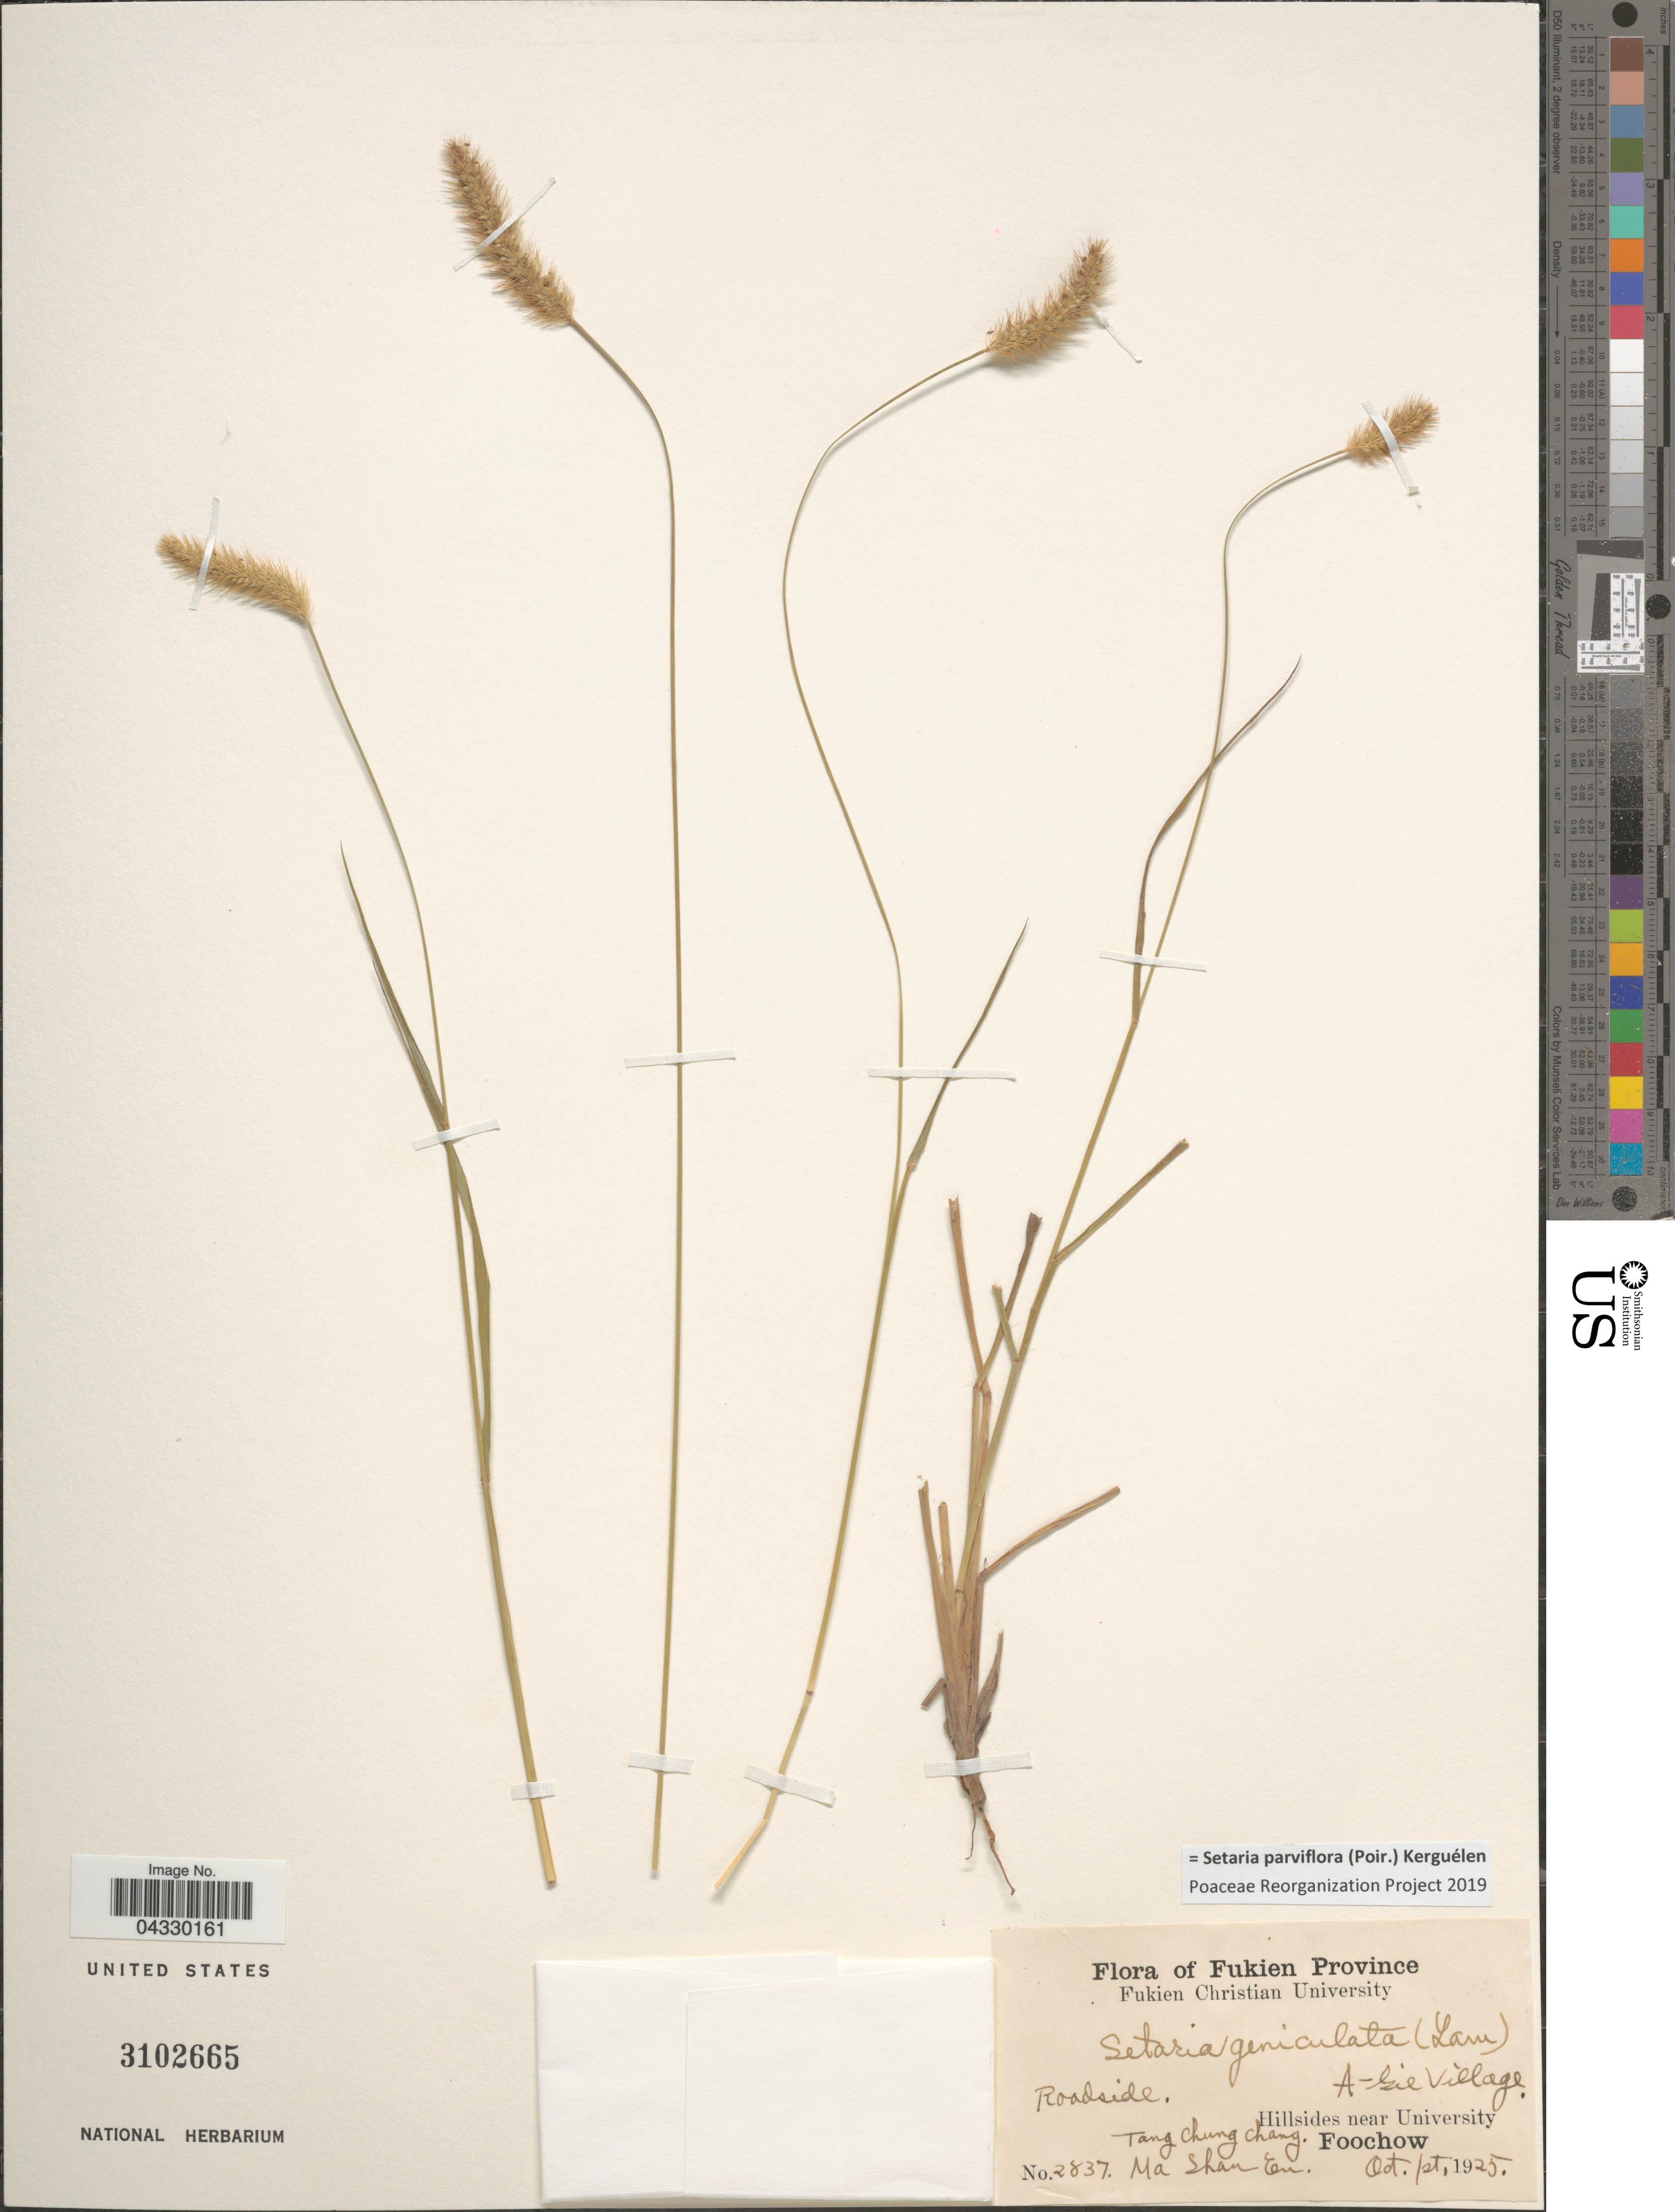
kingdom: Plantae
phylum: Tracheophyta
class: Liliopsida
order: Poales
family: Poaceae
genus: Setaria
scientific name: Setaria parviflora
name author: (Poir.) Kerguélen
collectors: M. En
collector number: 2837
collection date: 1925-10-01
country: China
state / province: Fujian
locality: Fukien Province. A-Gie Village. Hillsides near University. Tang Chung Chang. Foochow.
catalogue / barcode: US 3102665